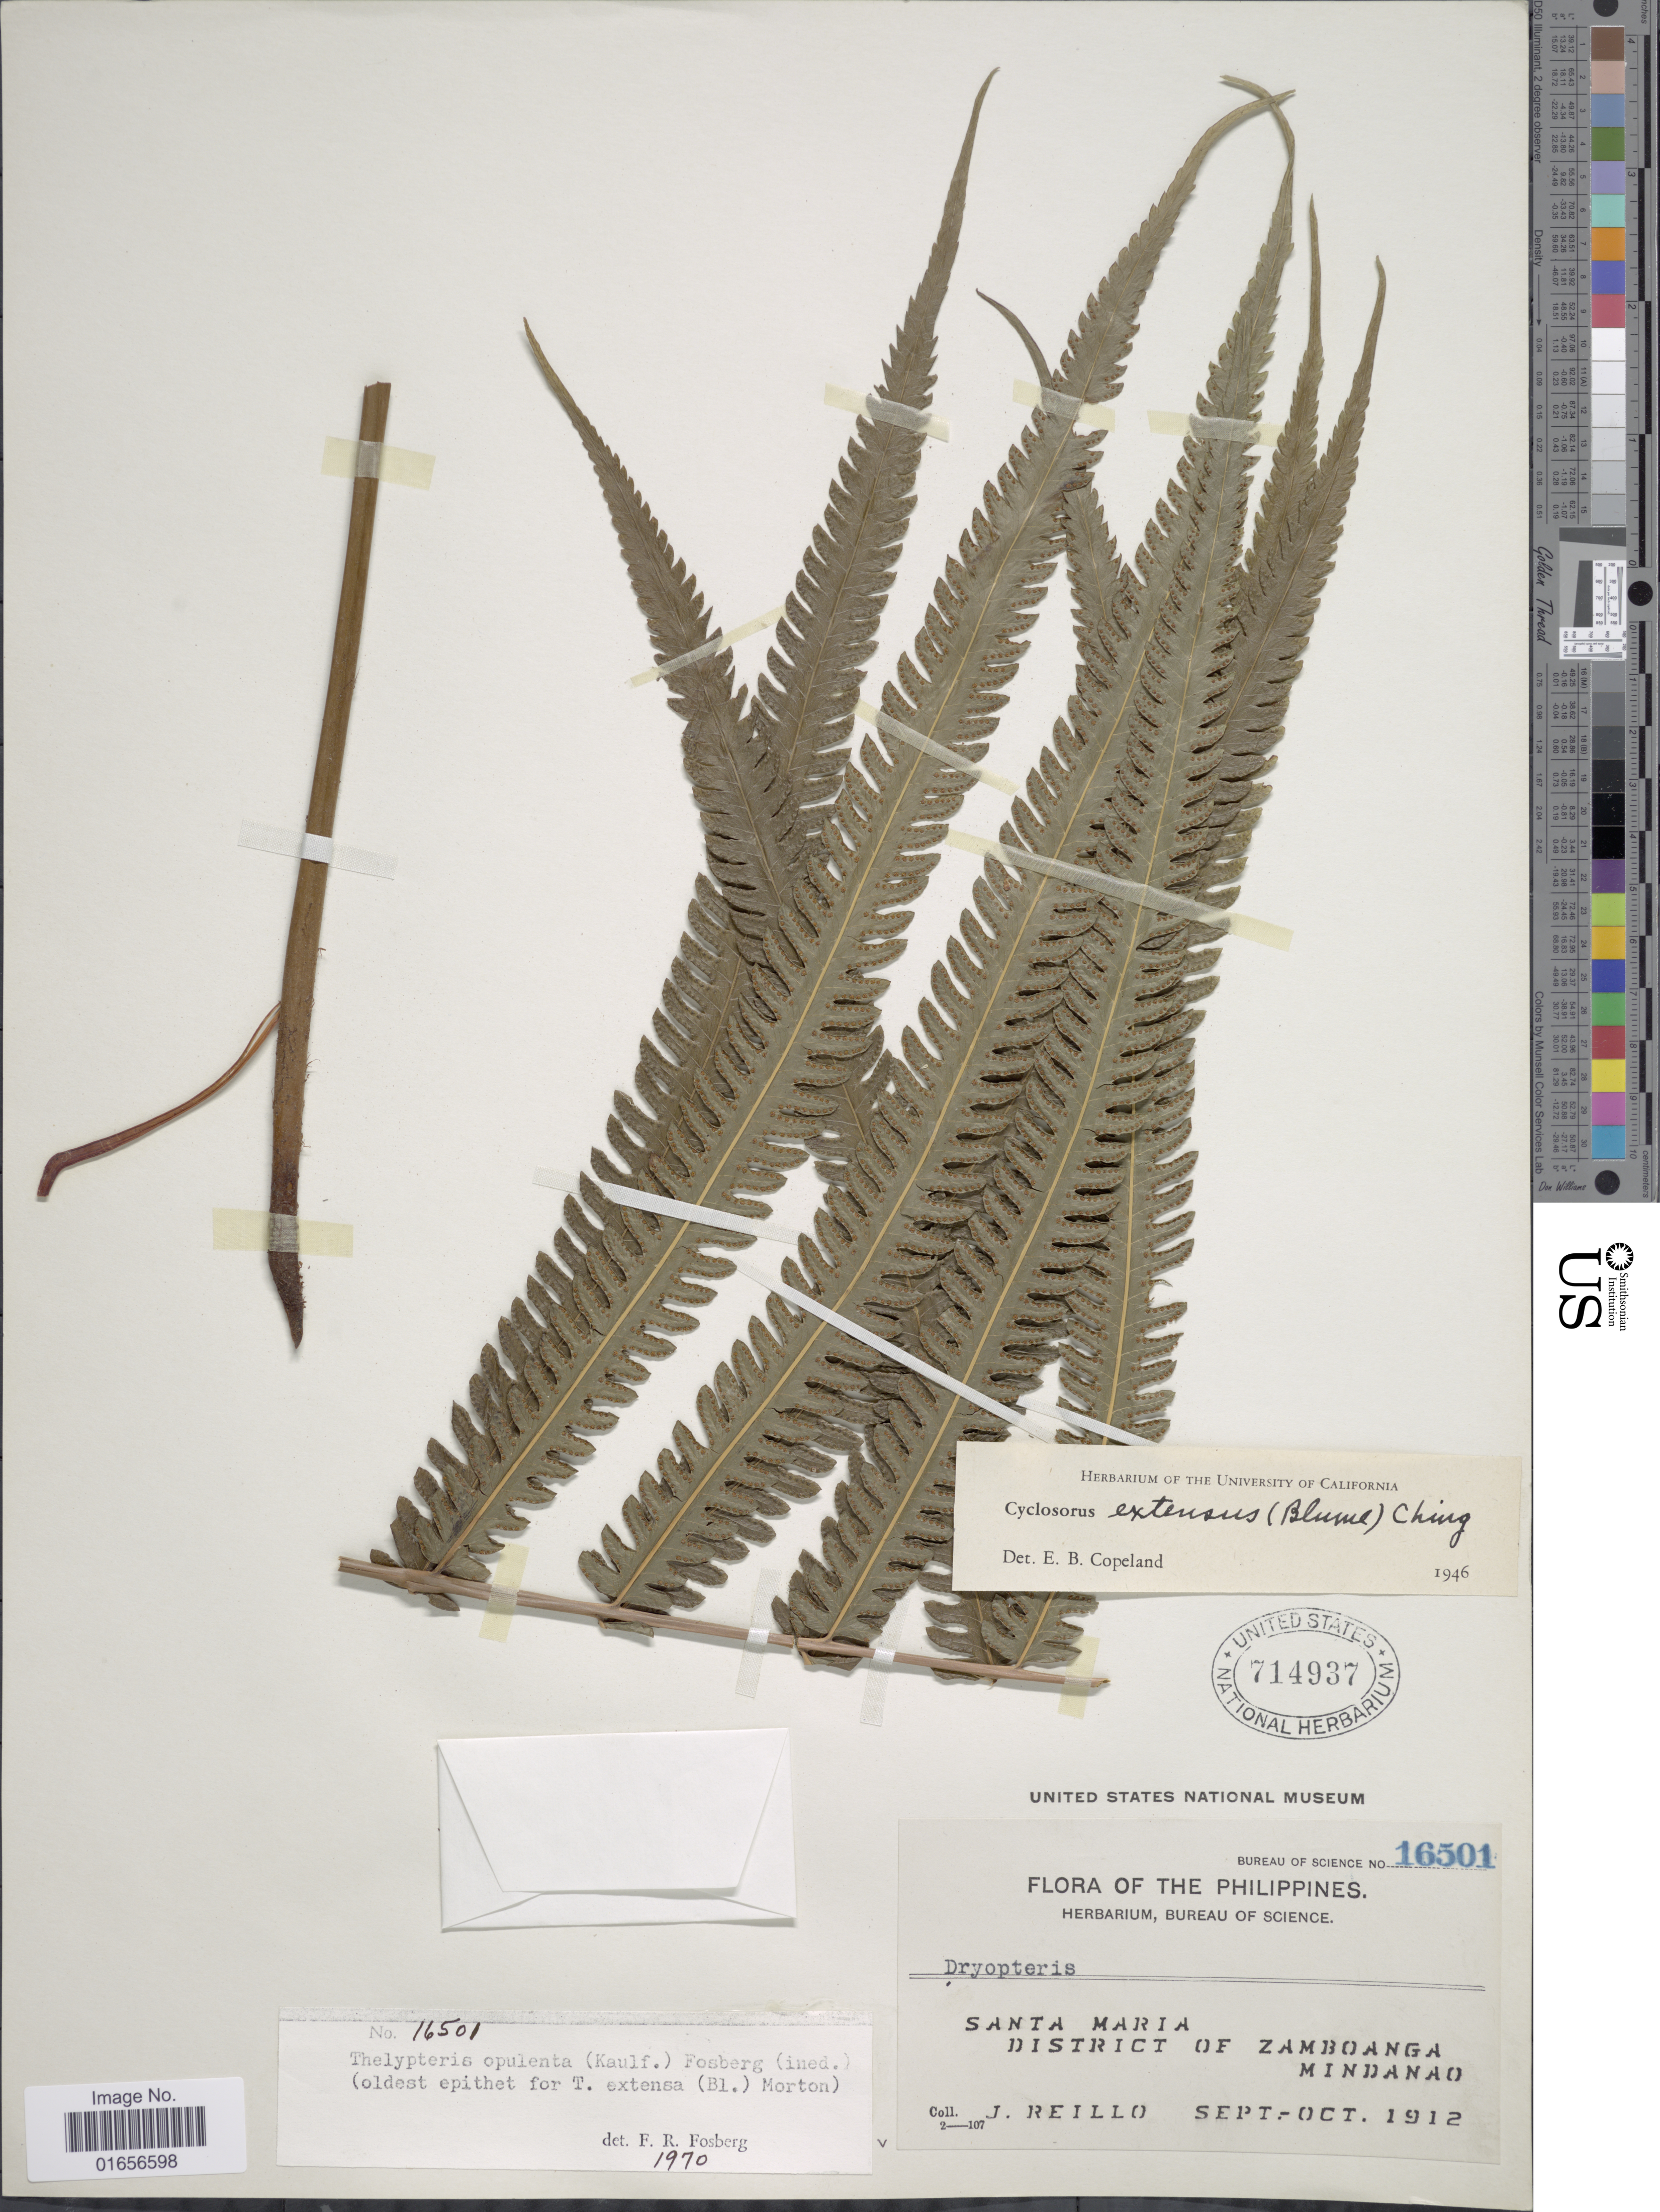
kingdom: Plantae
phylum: Tracheophyta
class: Polypodiopsida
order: Polypodiales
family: Thelypteridaceae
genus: Amphineuron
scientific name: Amphineuron opulentum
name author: (Kaulf.) Holttum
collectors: J. Reillo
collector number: Bureau of Science 16501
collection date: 1912-09/1912-10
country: Philippines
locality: The Philippines, Santa Maria, District of Zamboanga, Mindanao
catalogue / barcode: US 714937